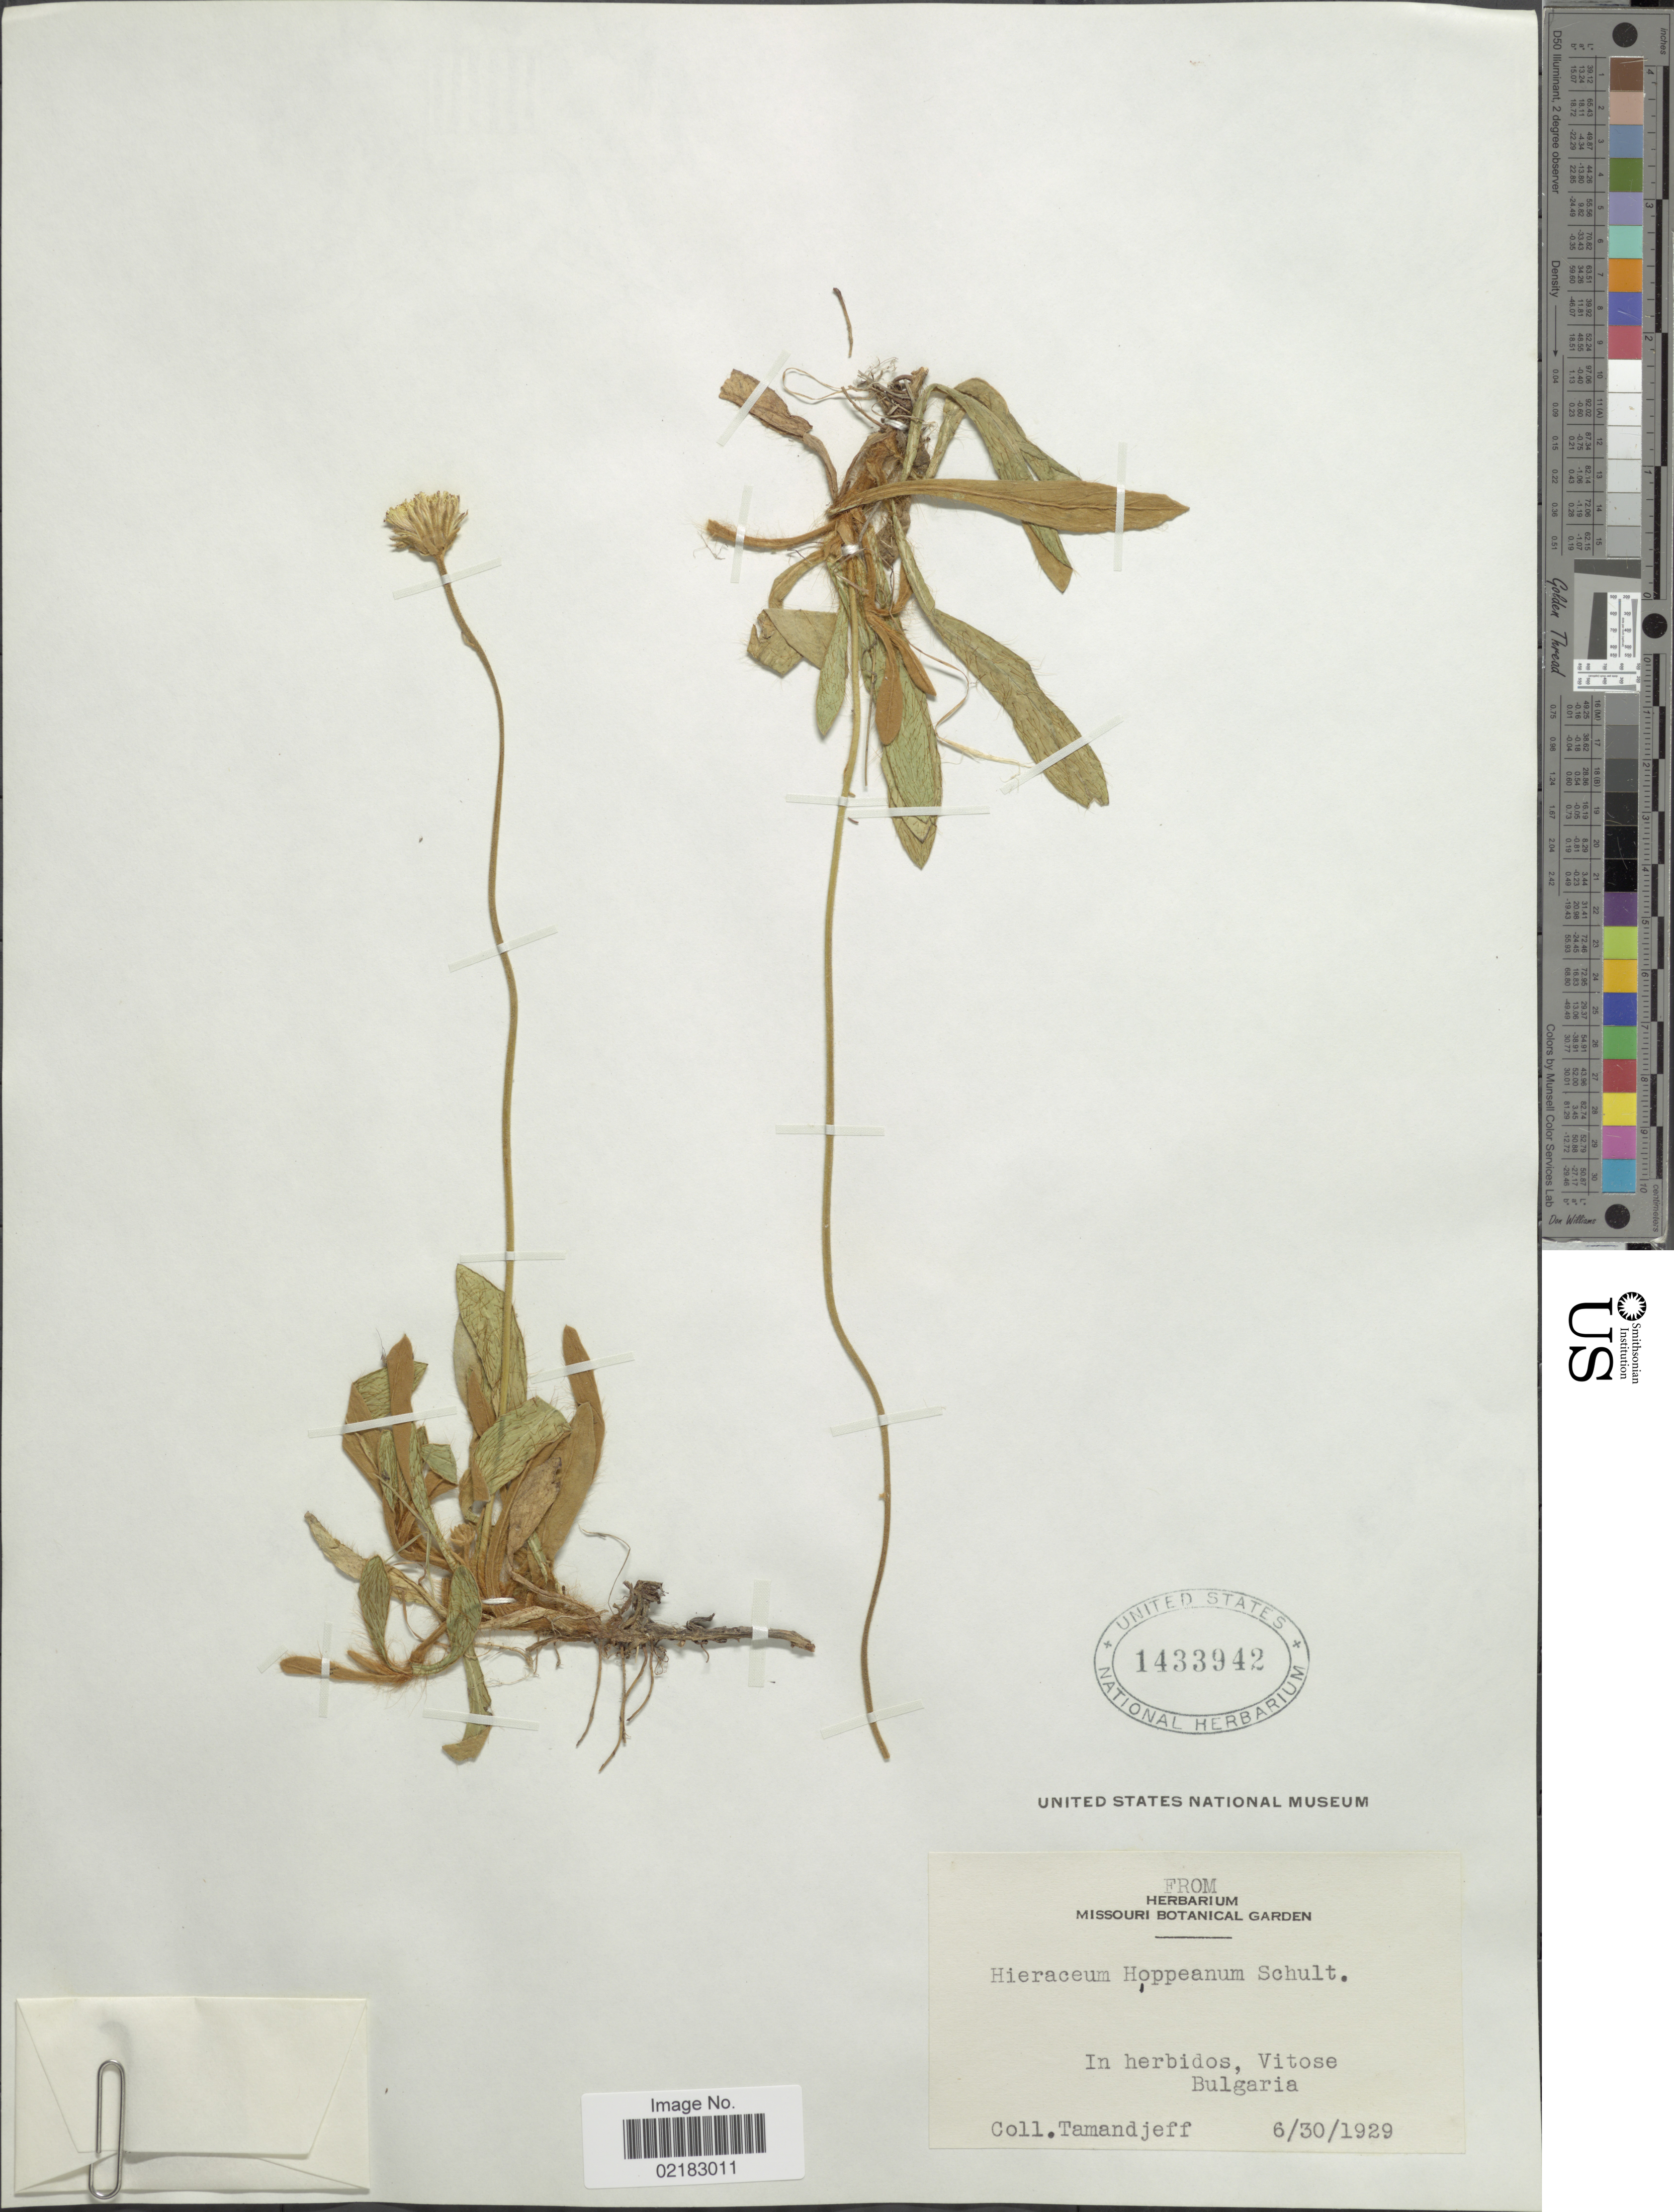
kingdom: Plantae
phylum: Tracheophyta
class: Magnoliopsida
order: Asterales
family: Asteraceae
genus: Hieracium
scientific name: Hieracium hoppeanum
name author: Schult.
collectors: -. Tamamdjeff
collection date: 1929-06-30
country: Bulgaria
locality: In herbidos, Vitose, Bulgaria.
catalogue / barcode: US 1433942